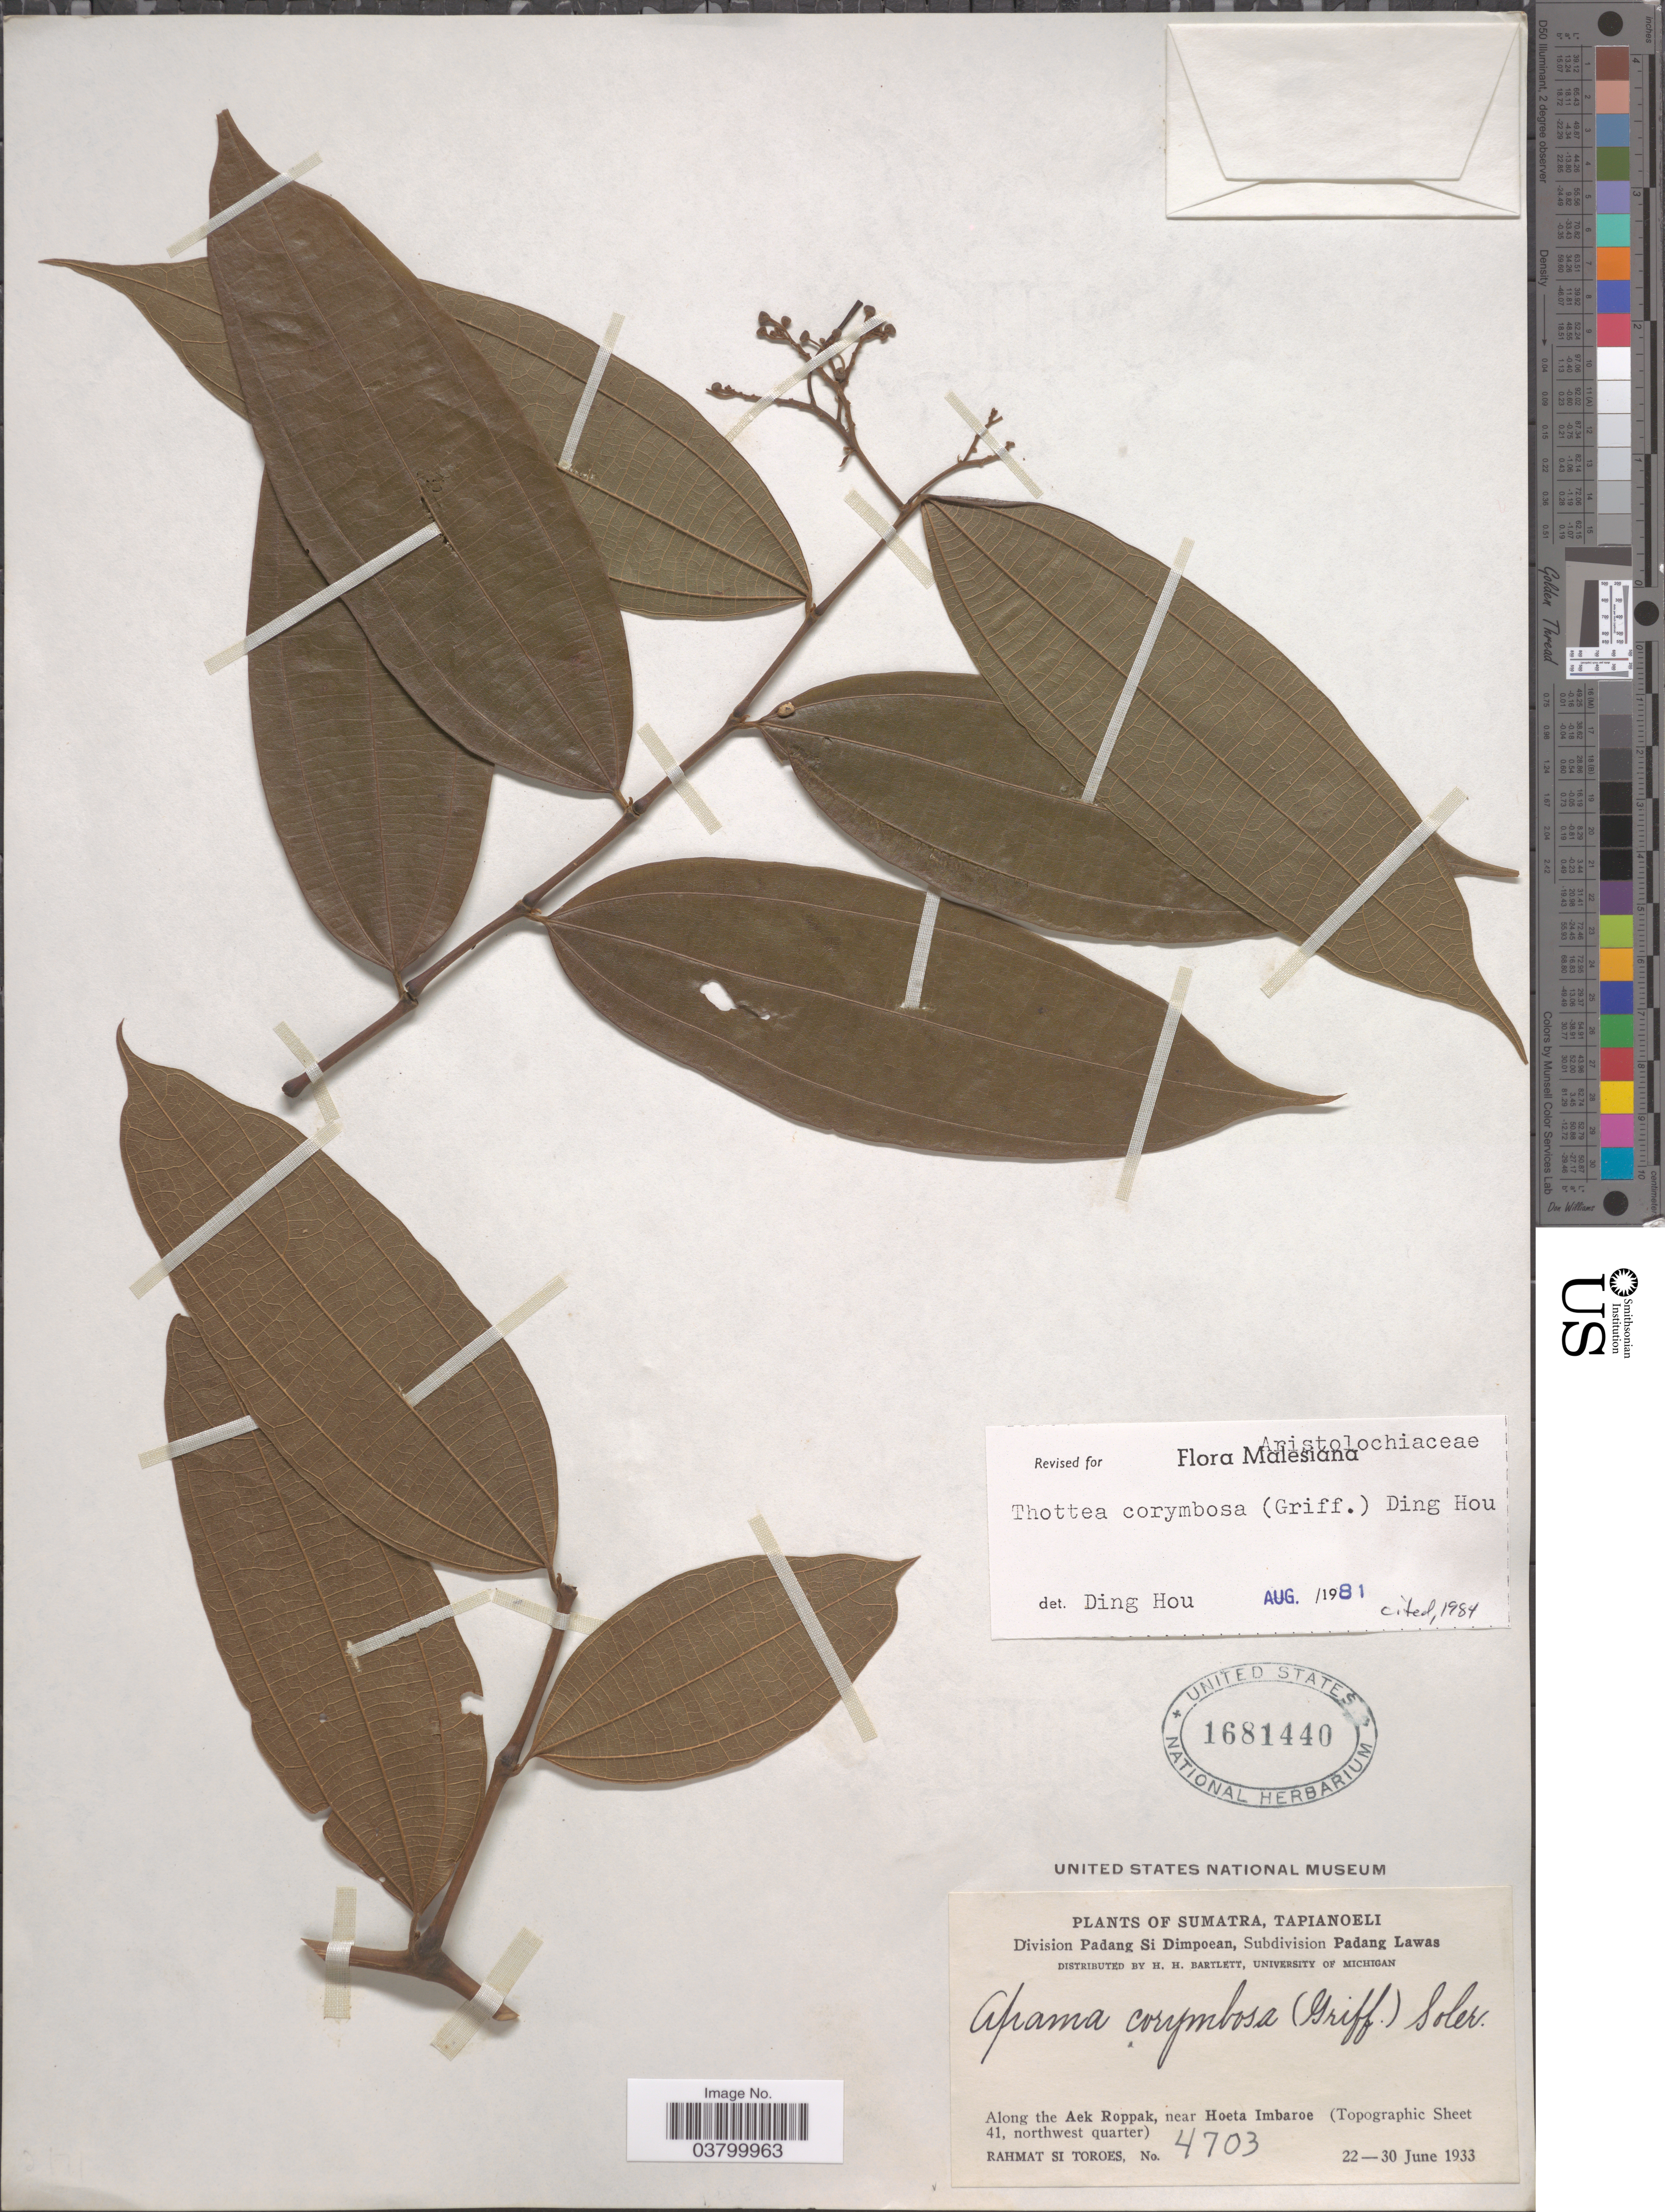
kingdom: Plantae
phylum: Tracheophyta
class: Magnoliopsida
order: Piperales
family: Aristolochiaceae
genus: Thottea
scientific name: Thottea corymbosa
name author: (Griff.) Ding Hou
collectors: Rahmat Si Boeea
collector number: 4703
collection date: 1933-06-22/1933-06-30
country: Indonesia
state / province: Sumatra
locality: Tapianoeli. Division Padang Si Dimpoean, Subdivision Padang Lawas. Along the Aek Roppak, near Hoeta Imbaroe (Topographic Sheet 41, northwest quarter).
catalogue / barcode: US 1681440